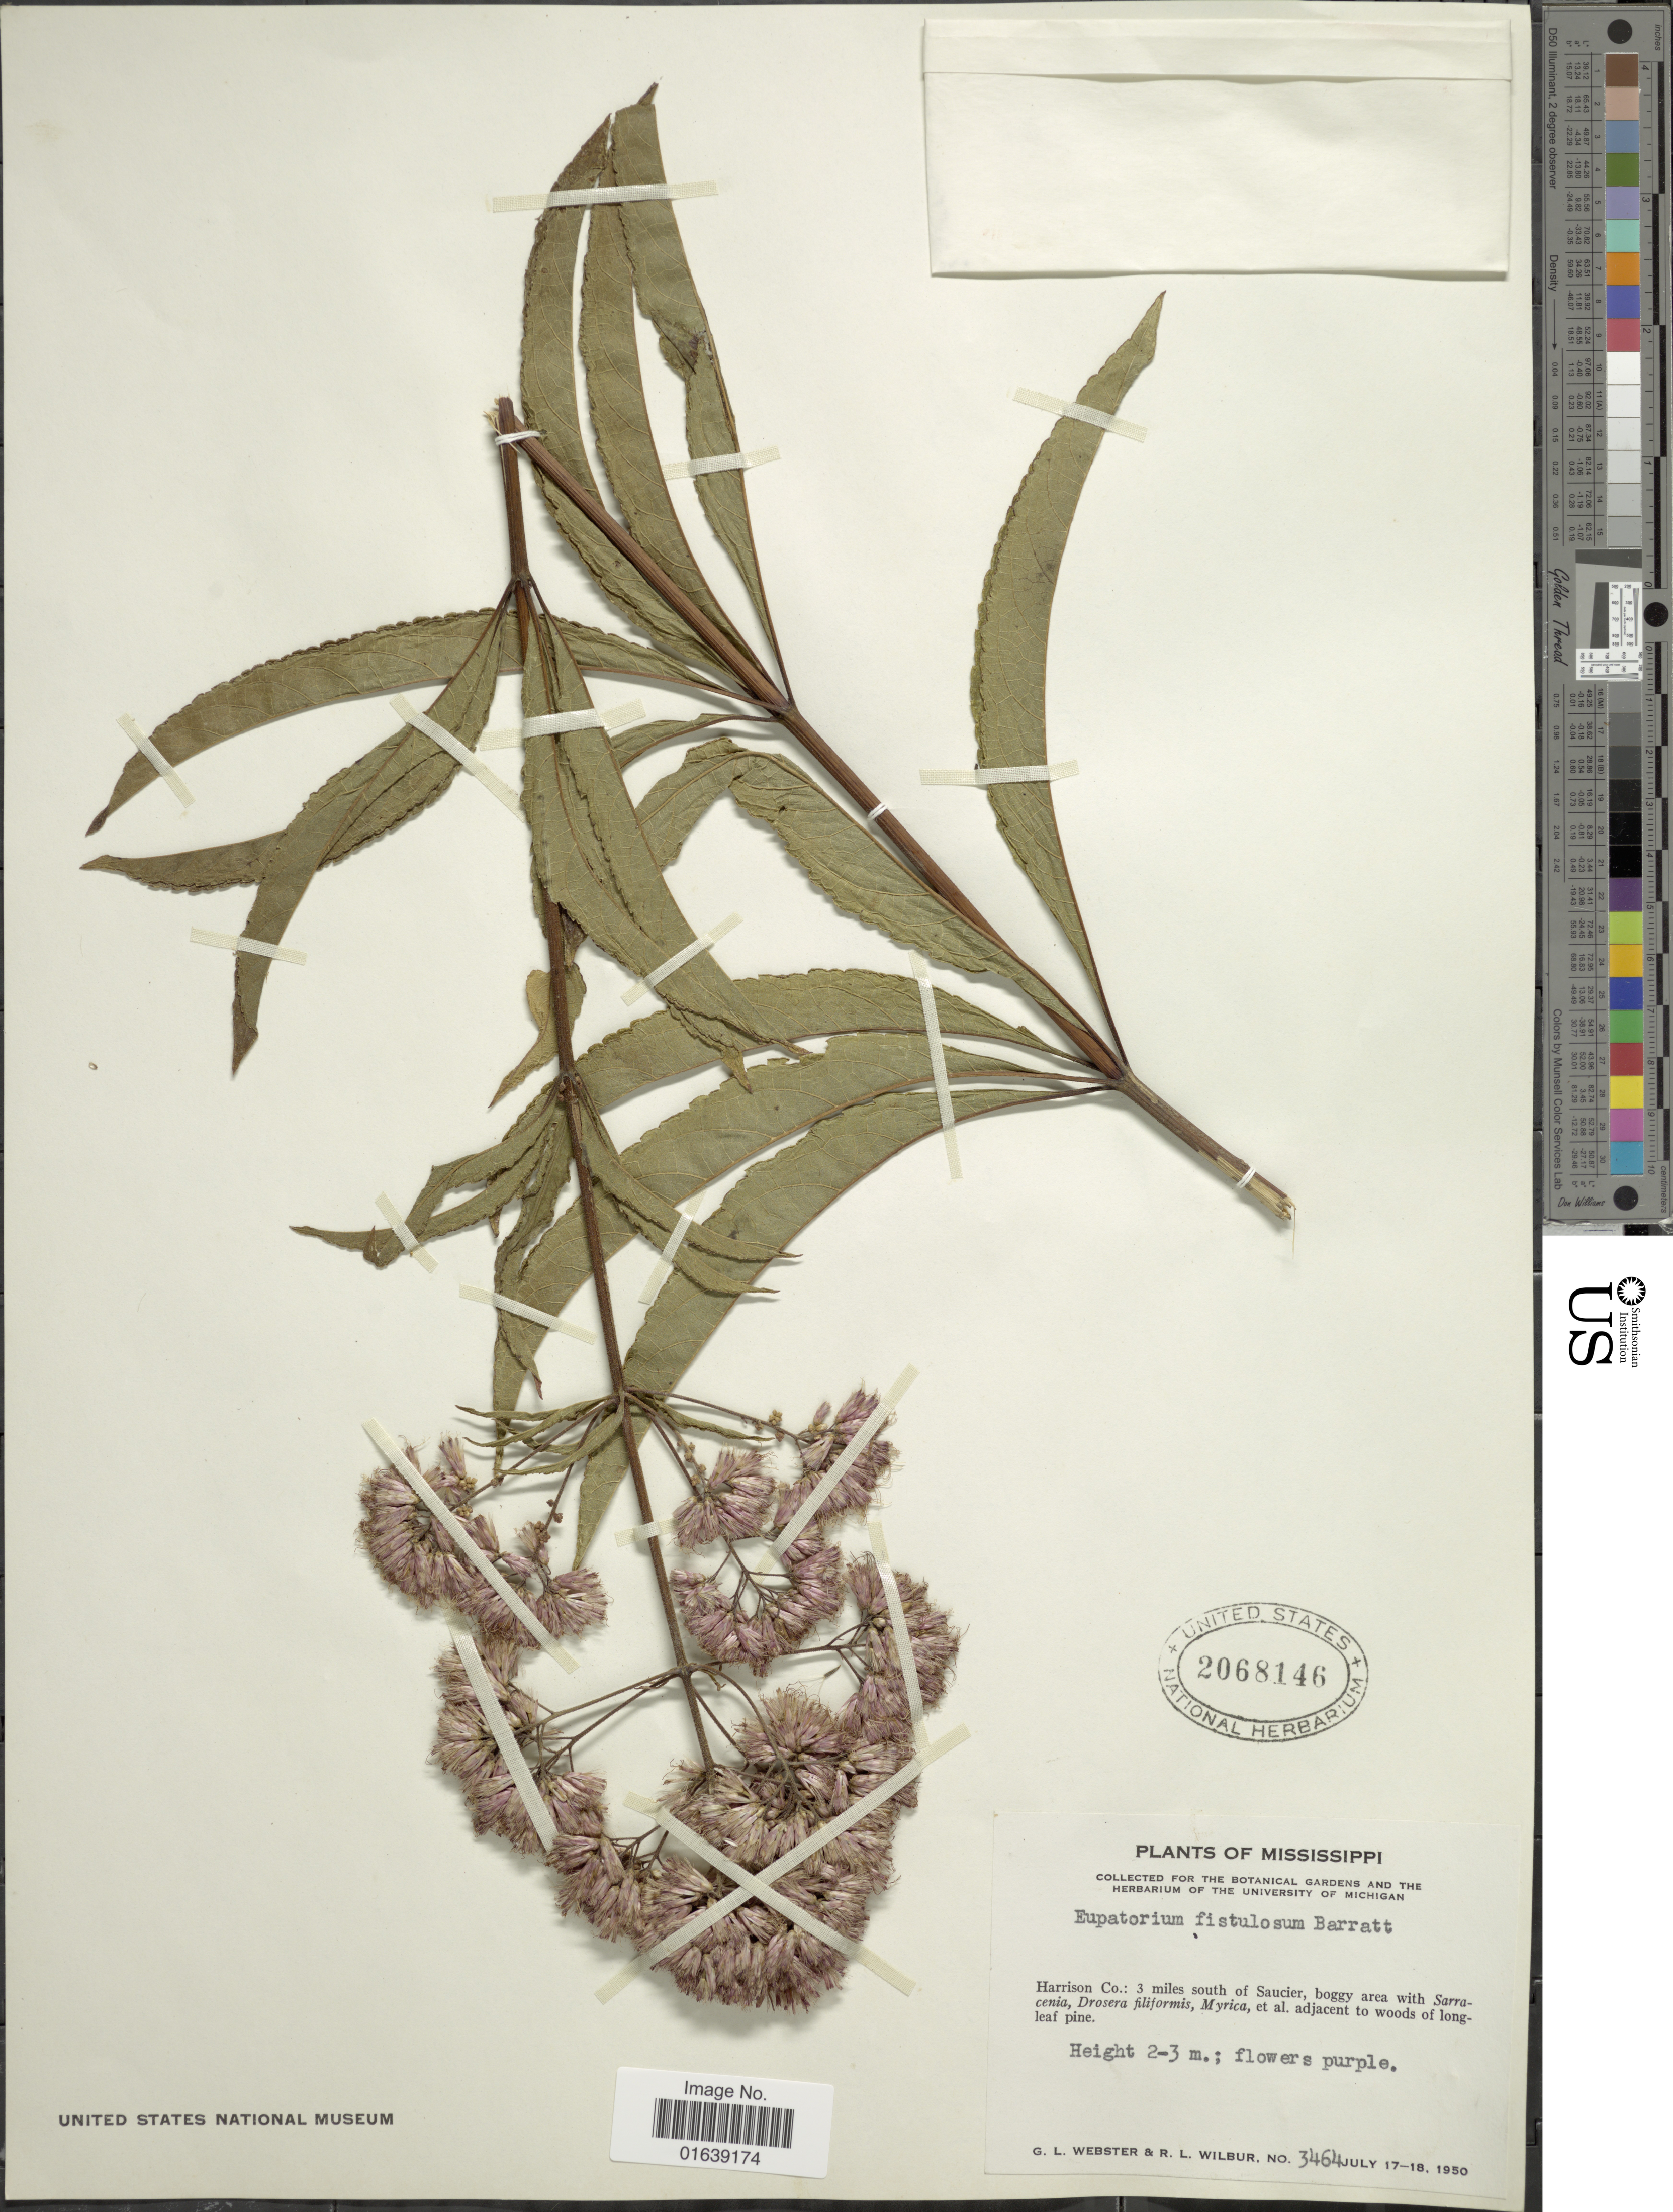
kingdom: Plantae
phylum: Tracheophyta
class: Magnoliopsida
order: Asterales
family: Asteraceae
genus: Eupatorium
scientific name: Eupatorium fistulosum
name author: Barratt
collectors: G. L. Webster & R. L. Wilbur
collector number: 3464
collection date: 1950-07-17/1950-07-18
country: United States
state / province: Mississippi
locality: Mississippi. Harrison Co.: 3 miles south of Saucier,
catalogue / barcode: US 2068146